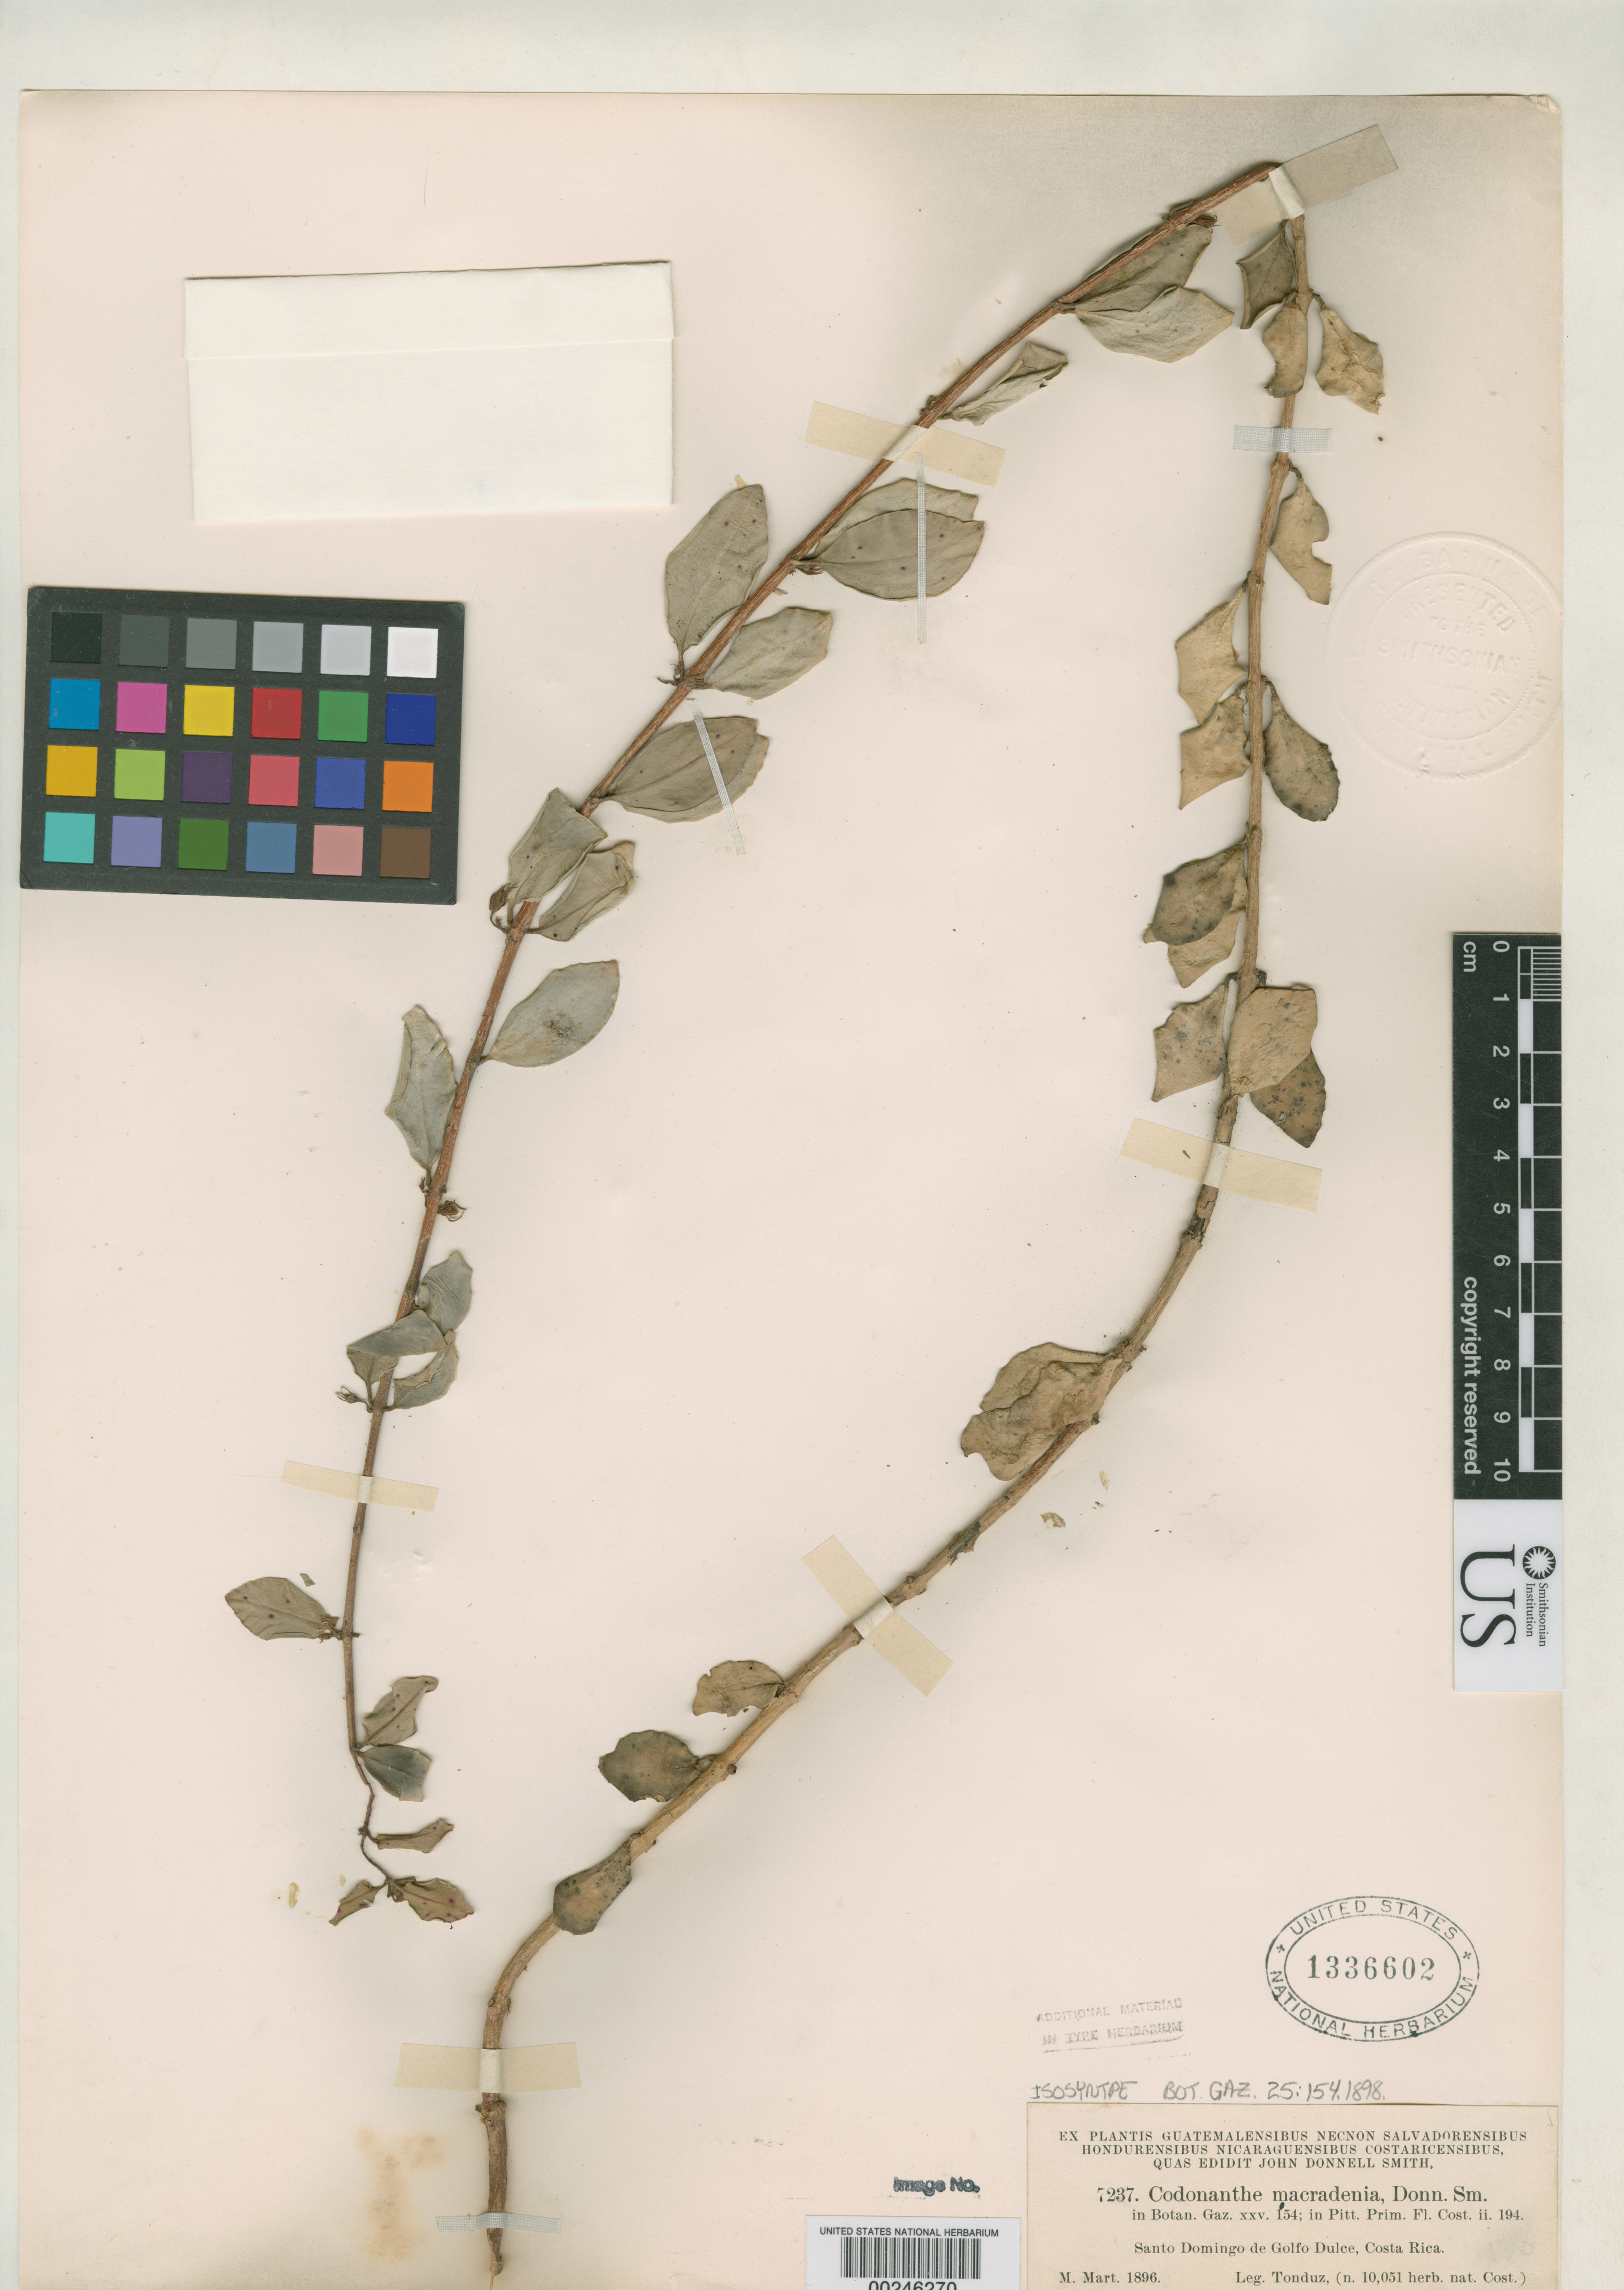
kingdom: Plantae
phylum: Tracheophyta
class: Magnoliopsida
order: Lamiales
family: Gesneriaceae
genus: Codonanthe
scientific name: Codonanthe macradenia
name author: Donn. Sm.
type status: Syntype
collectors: A. Tonduz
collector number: J.D.S. 7237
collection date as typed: Mar 1896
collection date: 1896-03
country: Costa Rica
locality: Santo Domingo de Golfo Dulce.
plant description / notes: Specimen ex John Donnell Smith herbarium.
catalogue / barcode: US 1336602